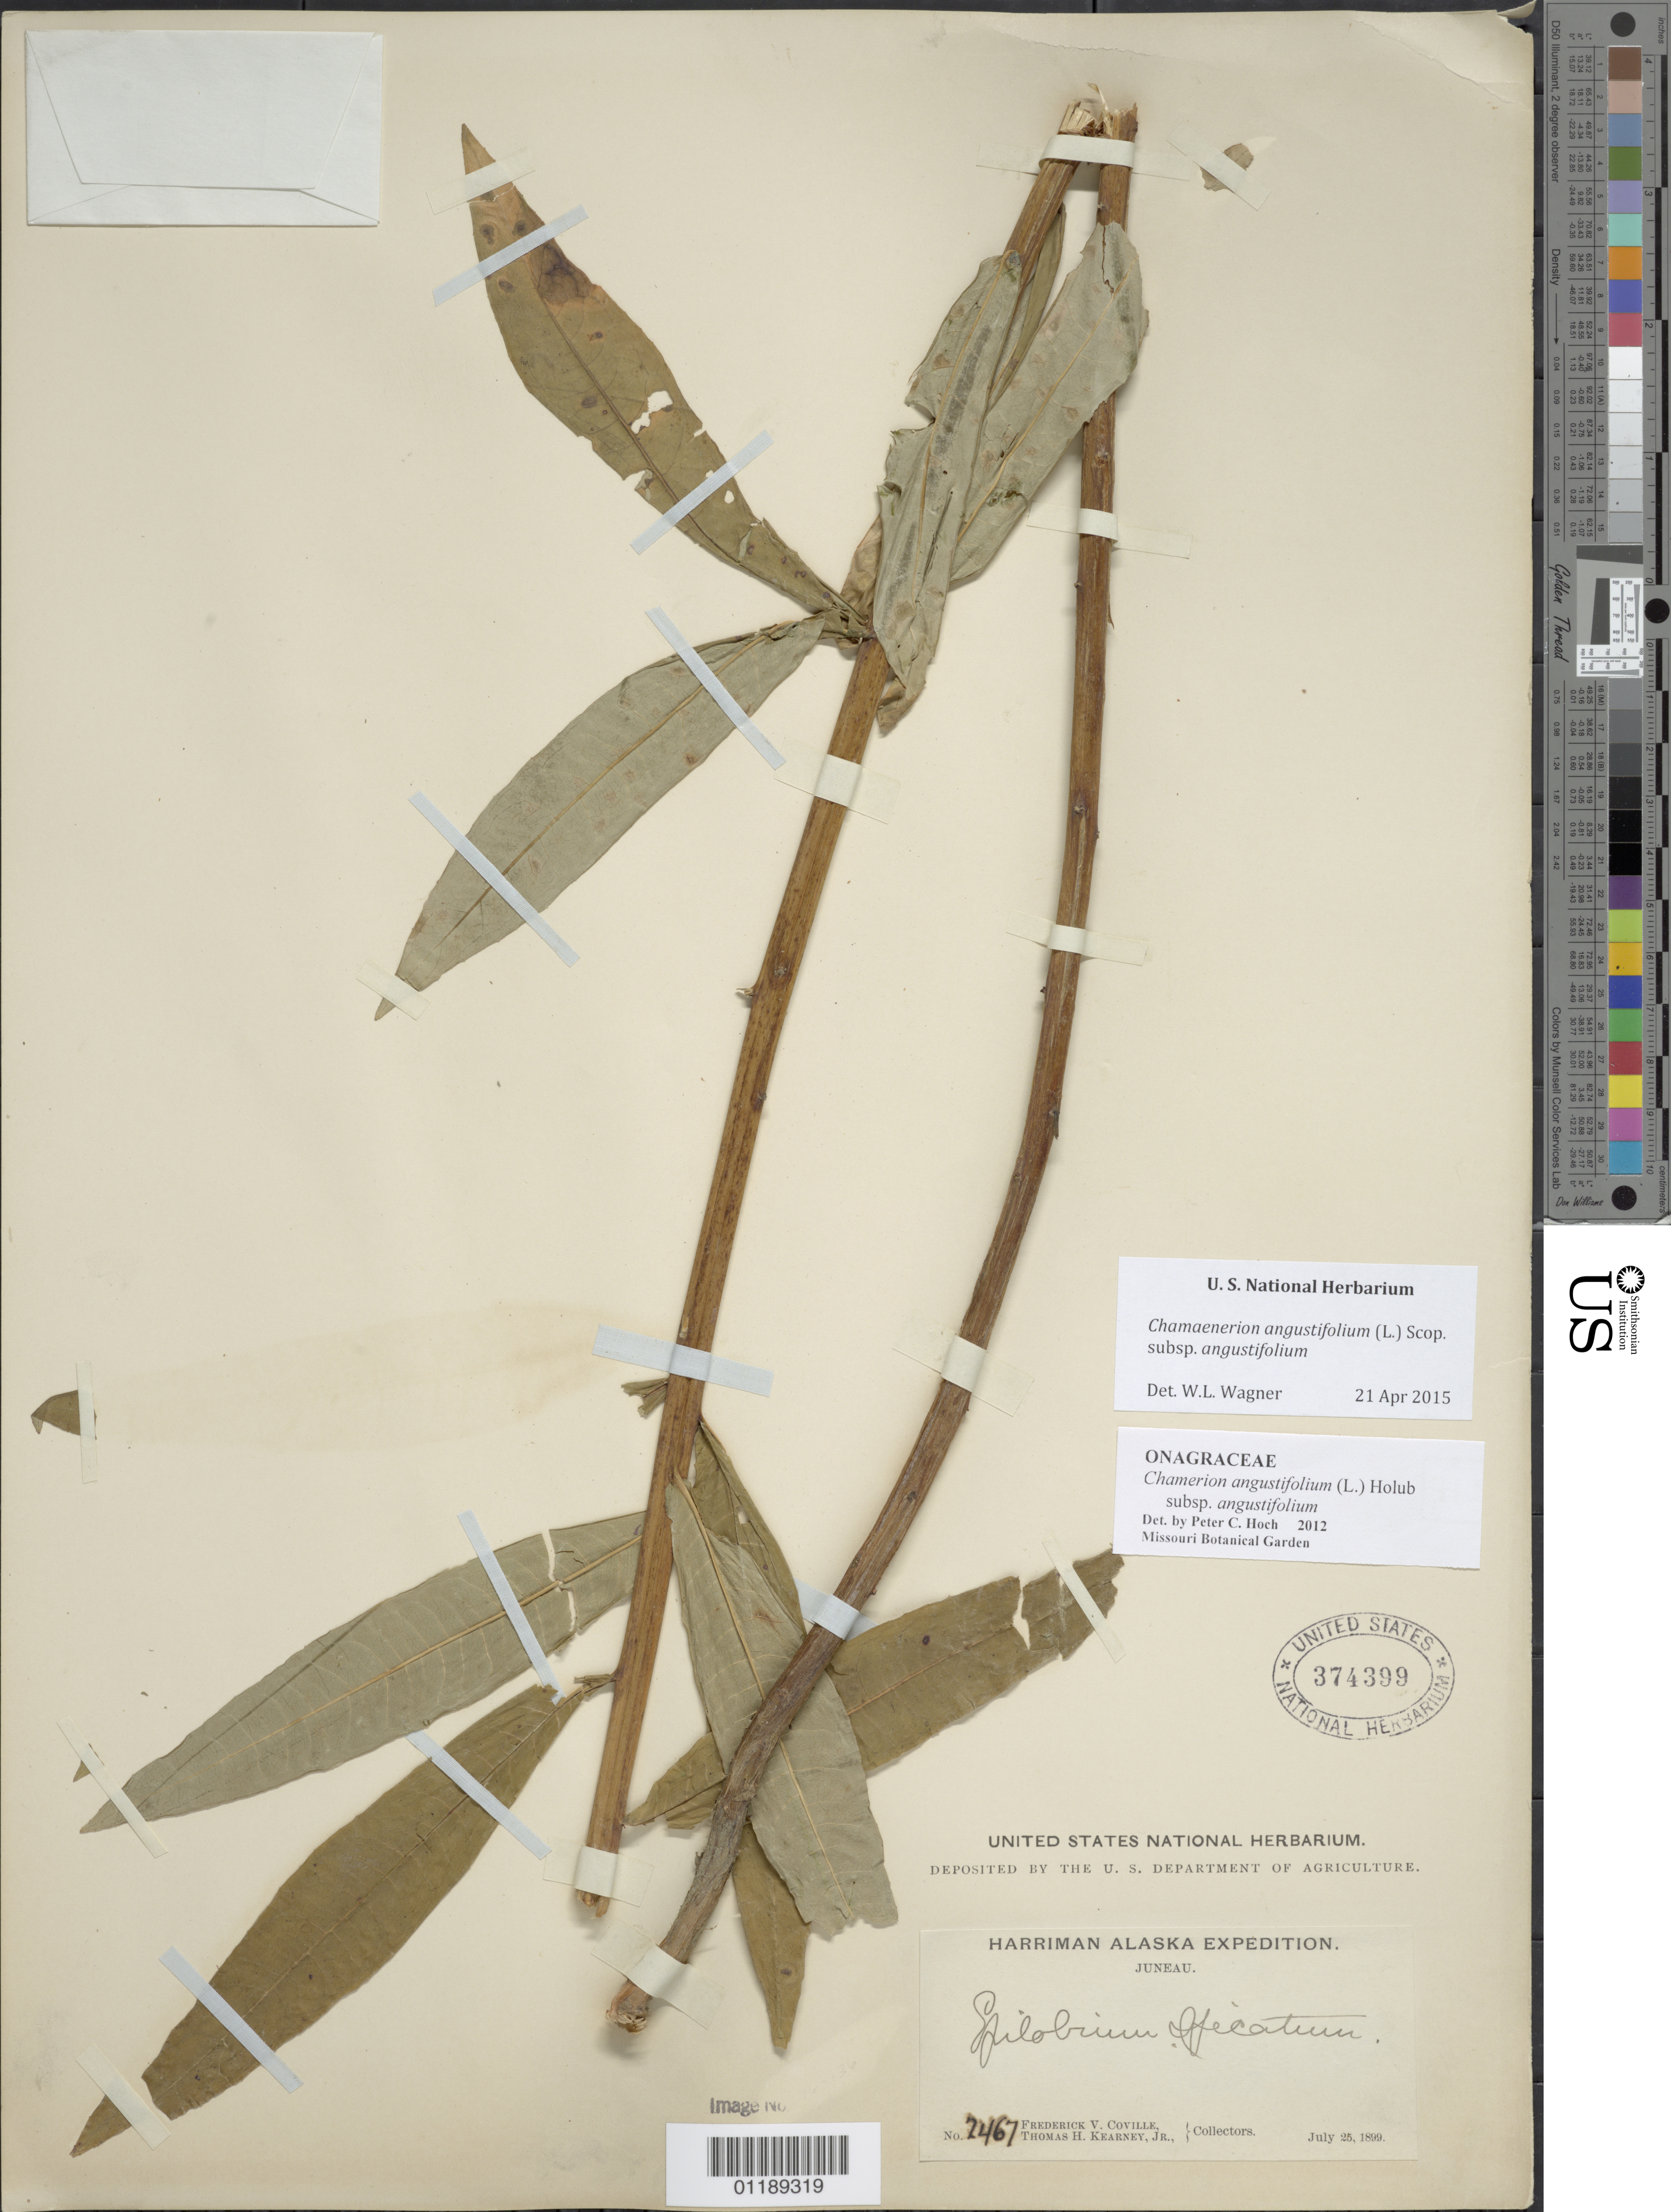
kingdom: Plantae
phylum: Tracheophyta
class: Magnoliopsida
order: Myrtales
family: Onagraceae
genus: Chamaenerion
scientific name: Chamaenerion angustifolium subsp. angustifolium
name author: (L.) Scop.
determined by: Wagner, W. L., (BOT), Smithsonian Institution - National Museum of Natural History (UNITED STATES)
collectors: F. V. Coville & T. H. Kearney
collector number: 2467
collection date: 1899-07-25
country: United States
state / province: Alaska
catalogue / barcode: US 374399